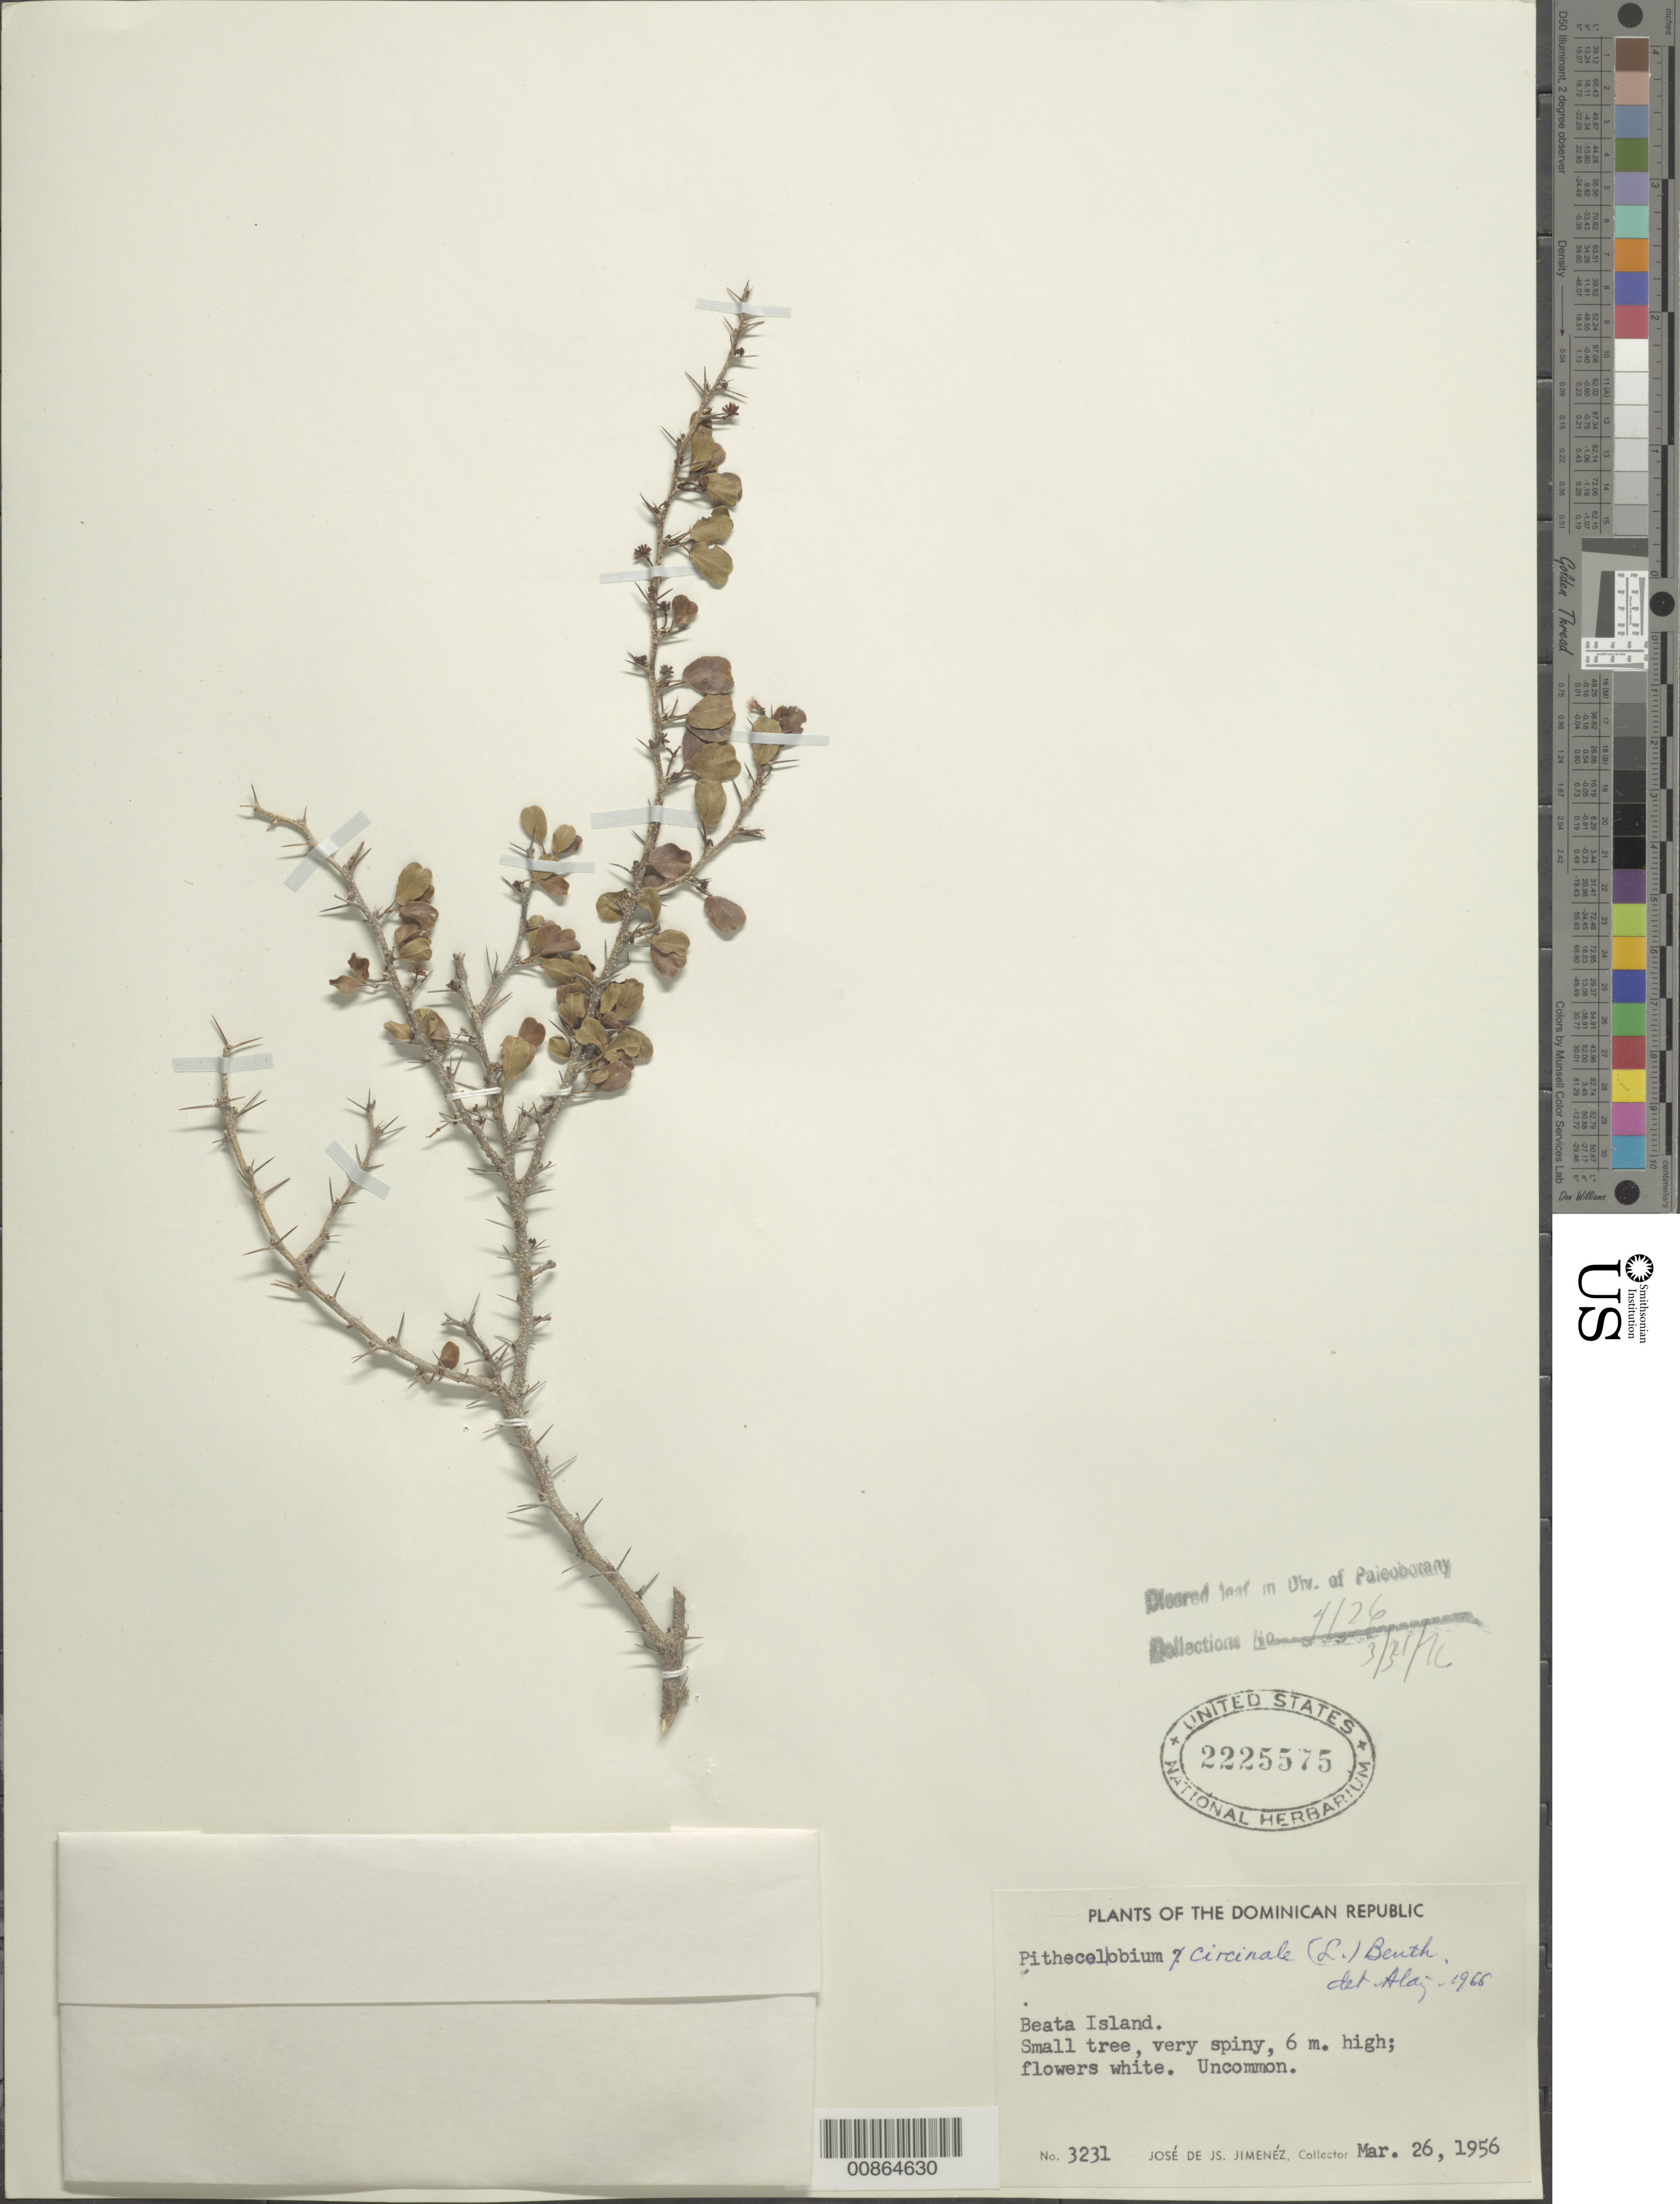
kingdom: Plantae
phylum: Tracheophyta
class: Magnoliopsida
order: Fabales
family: Fabaceae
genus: Pithecellobium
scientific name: Pithecellobium circinale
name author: (L.) Benth.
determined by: Liogier, Alain H.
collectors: J. J. Jiménez Almonte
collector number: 3231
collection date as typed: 26 Mar 1956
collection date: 1956-03-26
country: Dominican Republic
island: Isla Beata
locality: Beata Island.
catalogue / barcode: US 2225575